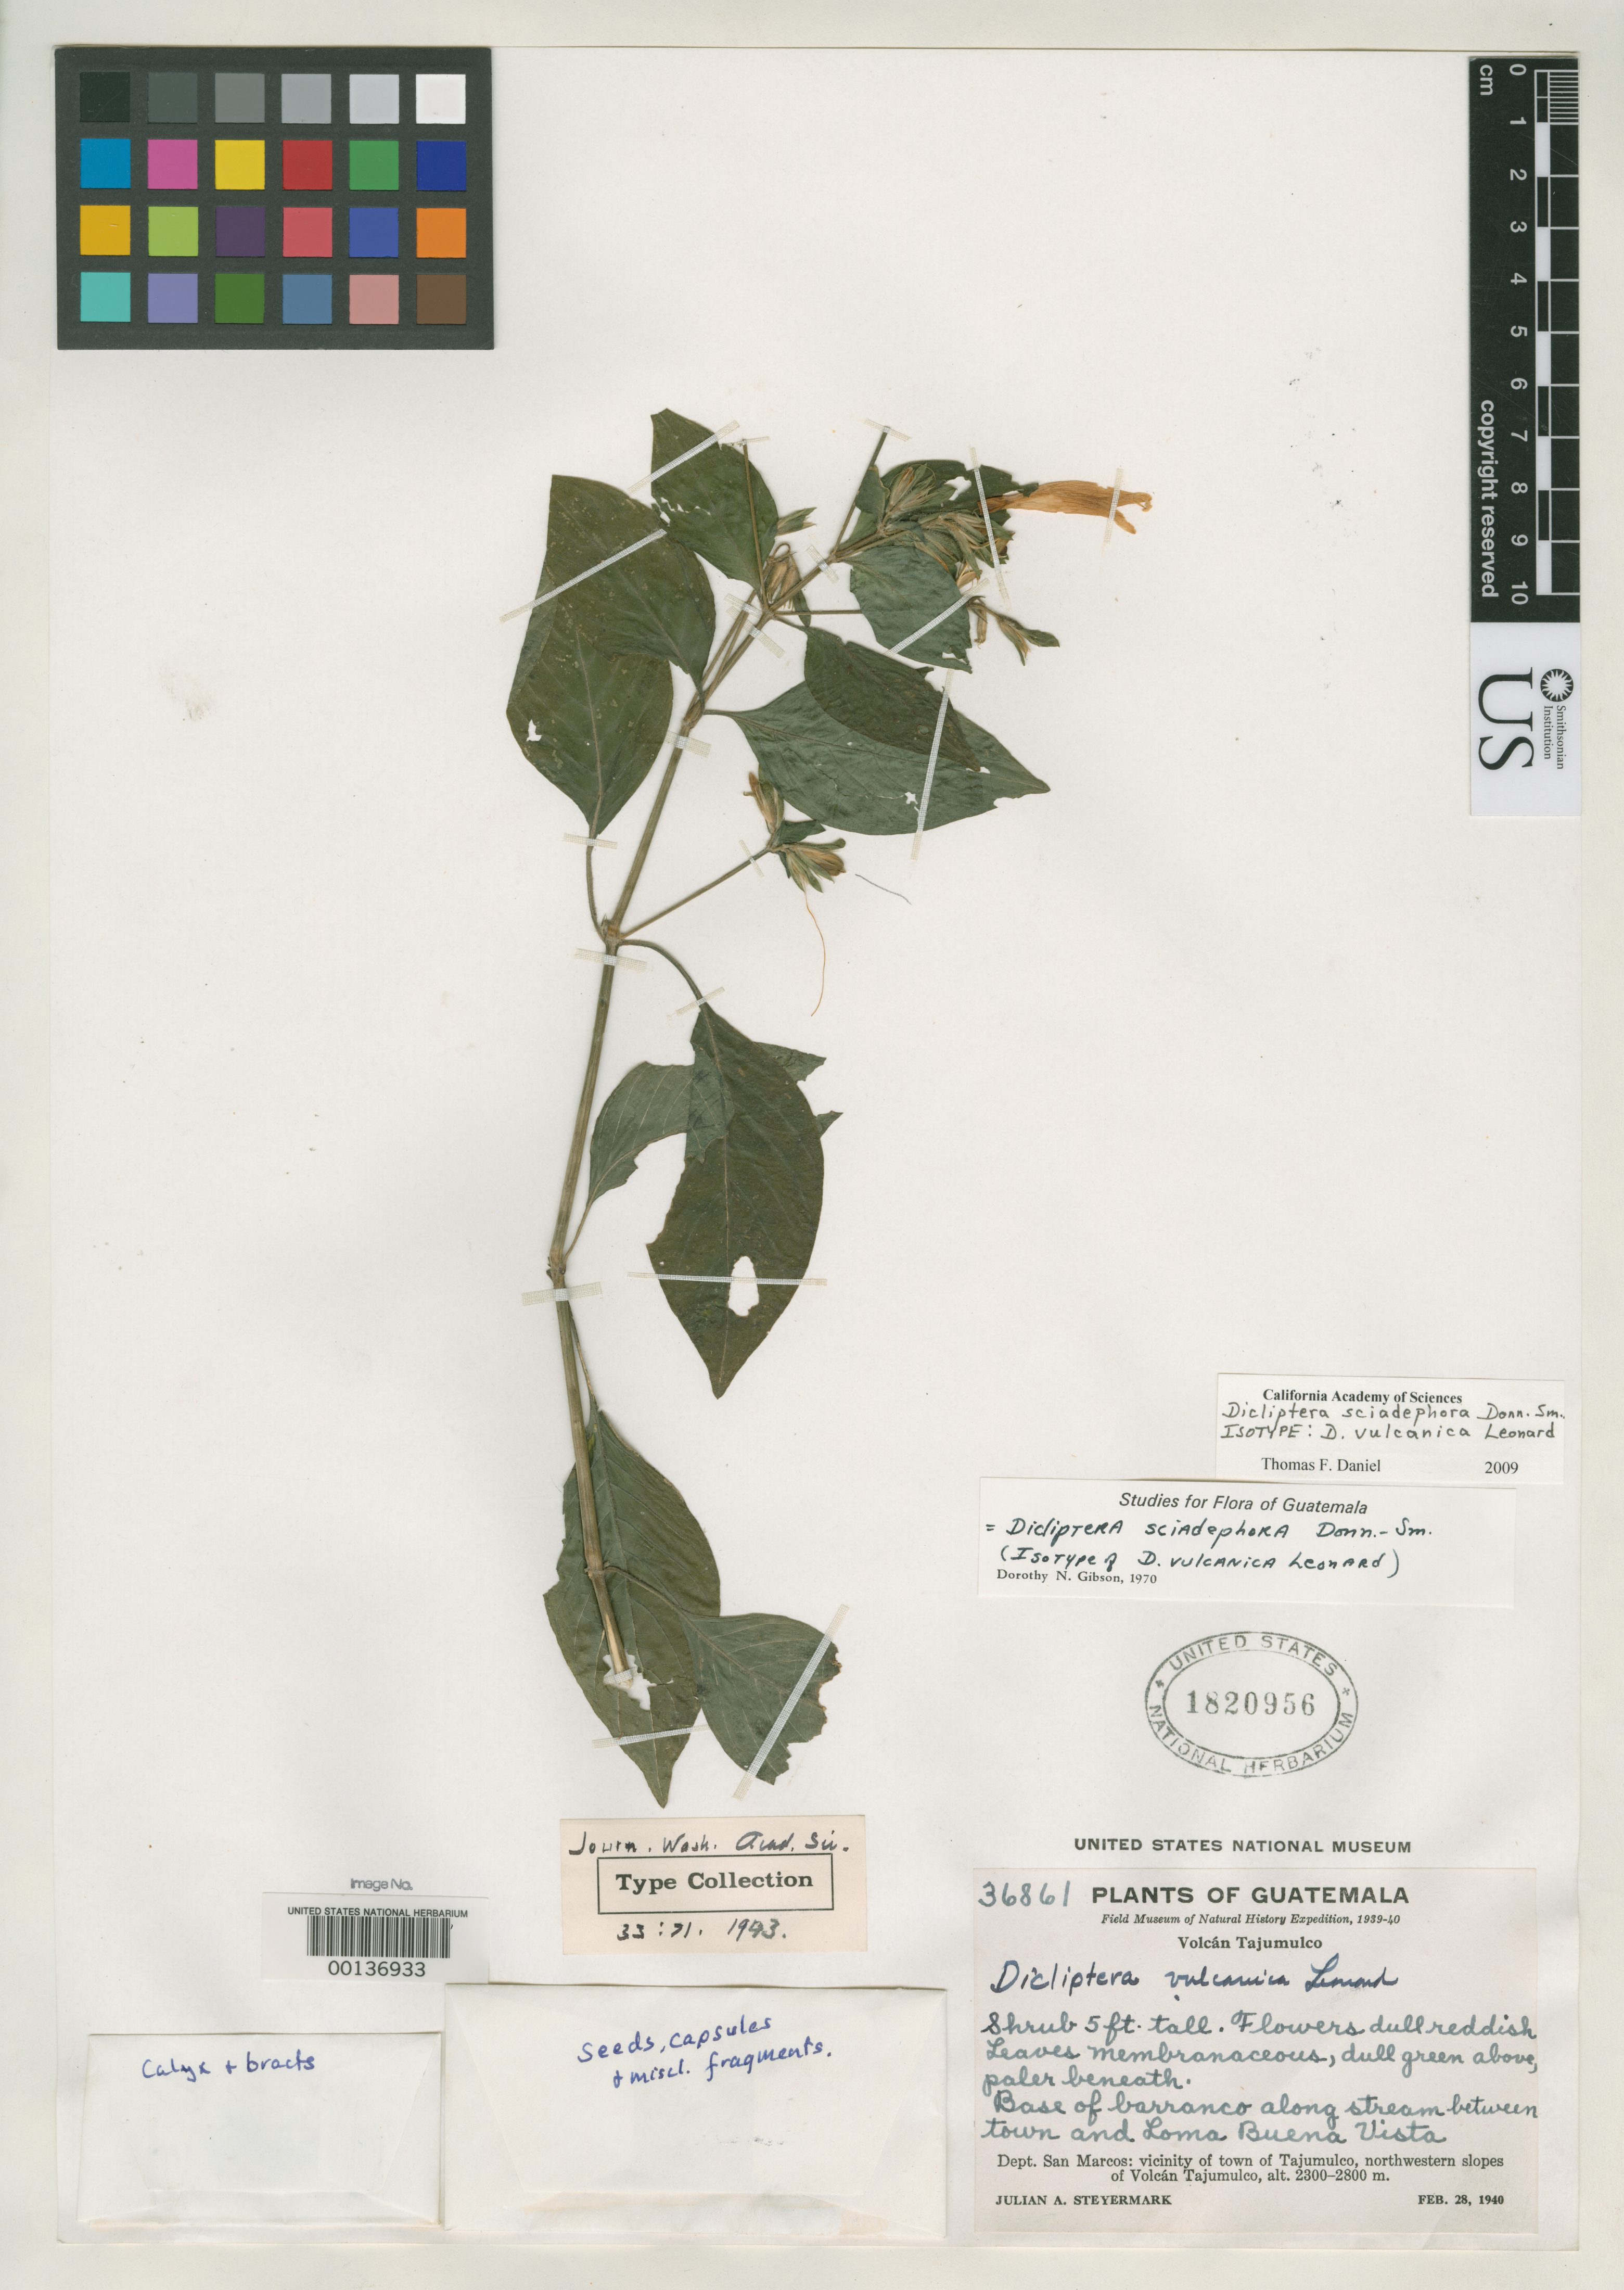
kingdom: Plantae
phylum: Tracheophyta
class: Magnoliopsida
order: Lamiales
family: Acanthaceae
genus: Dicliptera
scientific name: Dicliptera vulcanica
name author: Leonard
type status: Isotype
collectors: J. Steyermark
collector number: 36861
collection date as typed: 28 Feb 1940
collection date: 1940-02-28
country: Guatemala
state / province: San Marcos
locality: Near Tajumulco.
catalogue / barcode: US 1820956